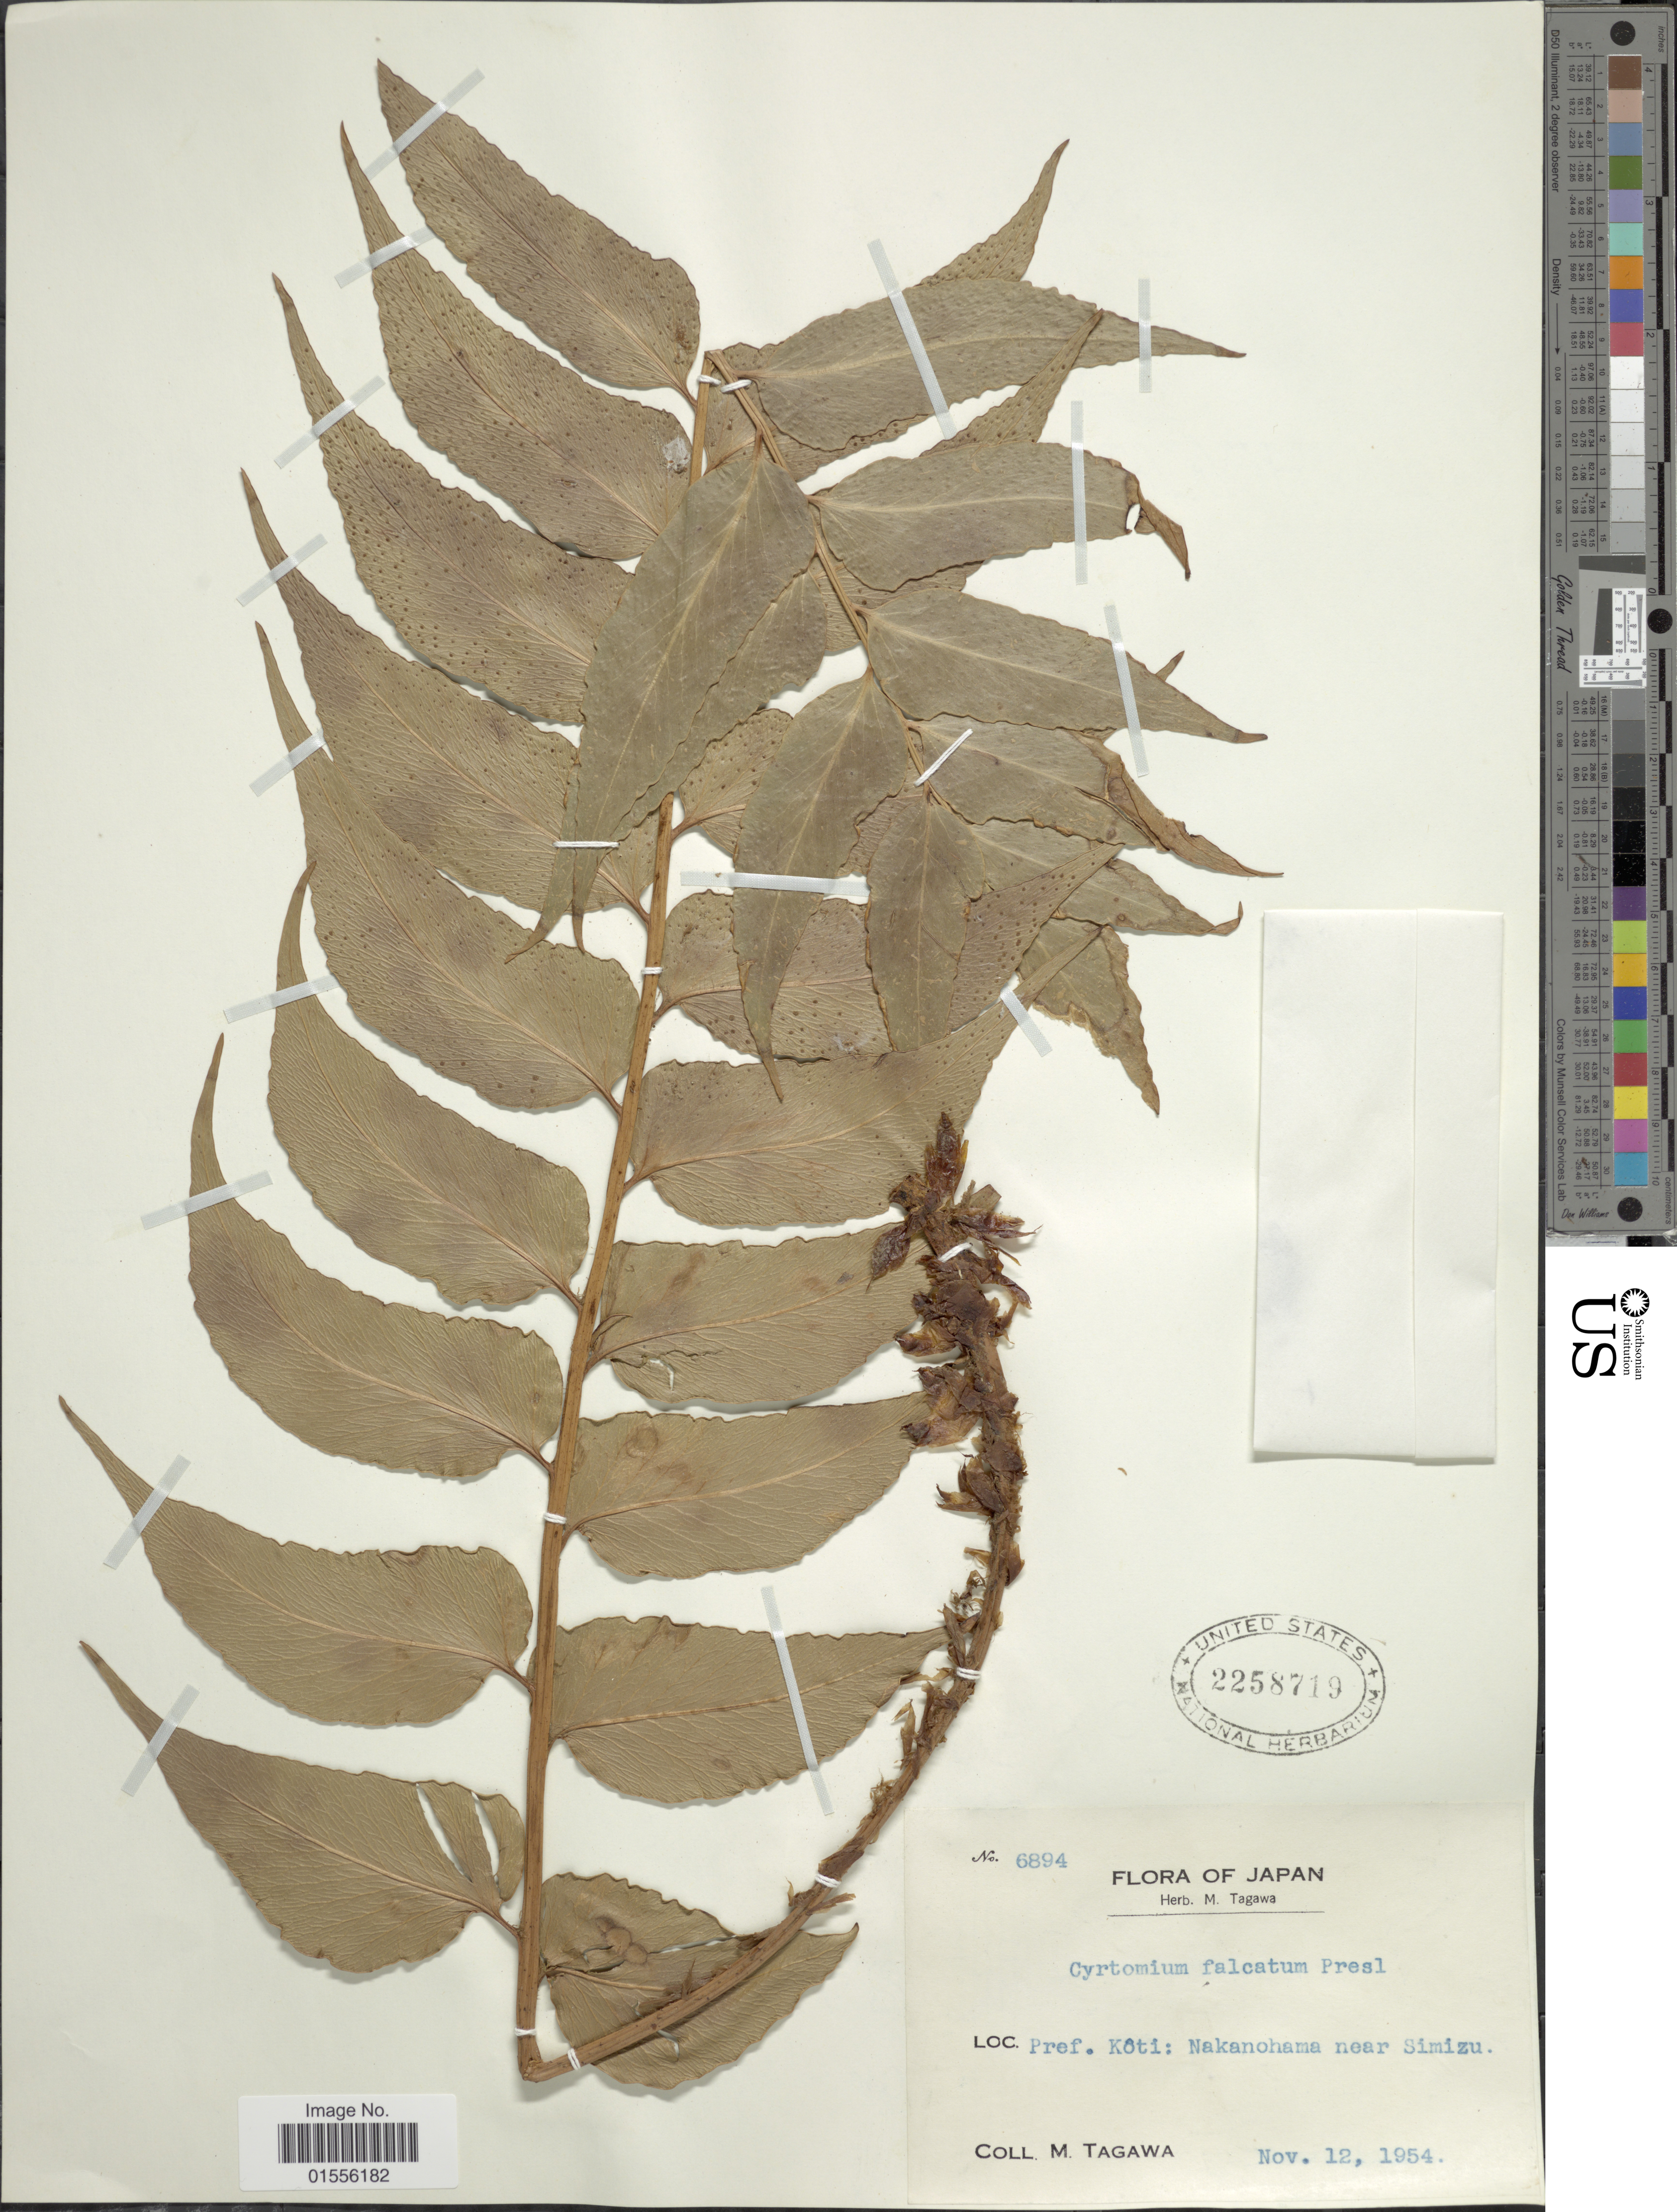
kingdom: Plantae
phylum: Tracheophyta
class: Polypodiopsida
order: Polypodiales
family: Dryopteridaceae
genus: Cyrtomium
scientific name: Cyrtomium falcatum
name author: (L. f.) C. Presl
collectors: M. Tagawa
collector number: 6894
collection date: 1954-11-12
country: Japan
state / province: Koti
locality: Pref Kôti: Nakanohama near Simizu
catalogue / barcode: US 2258719